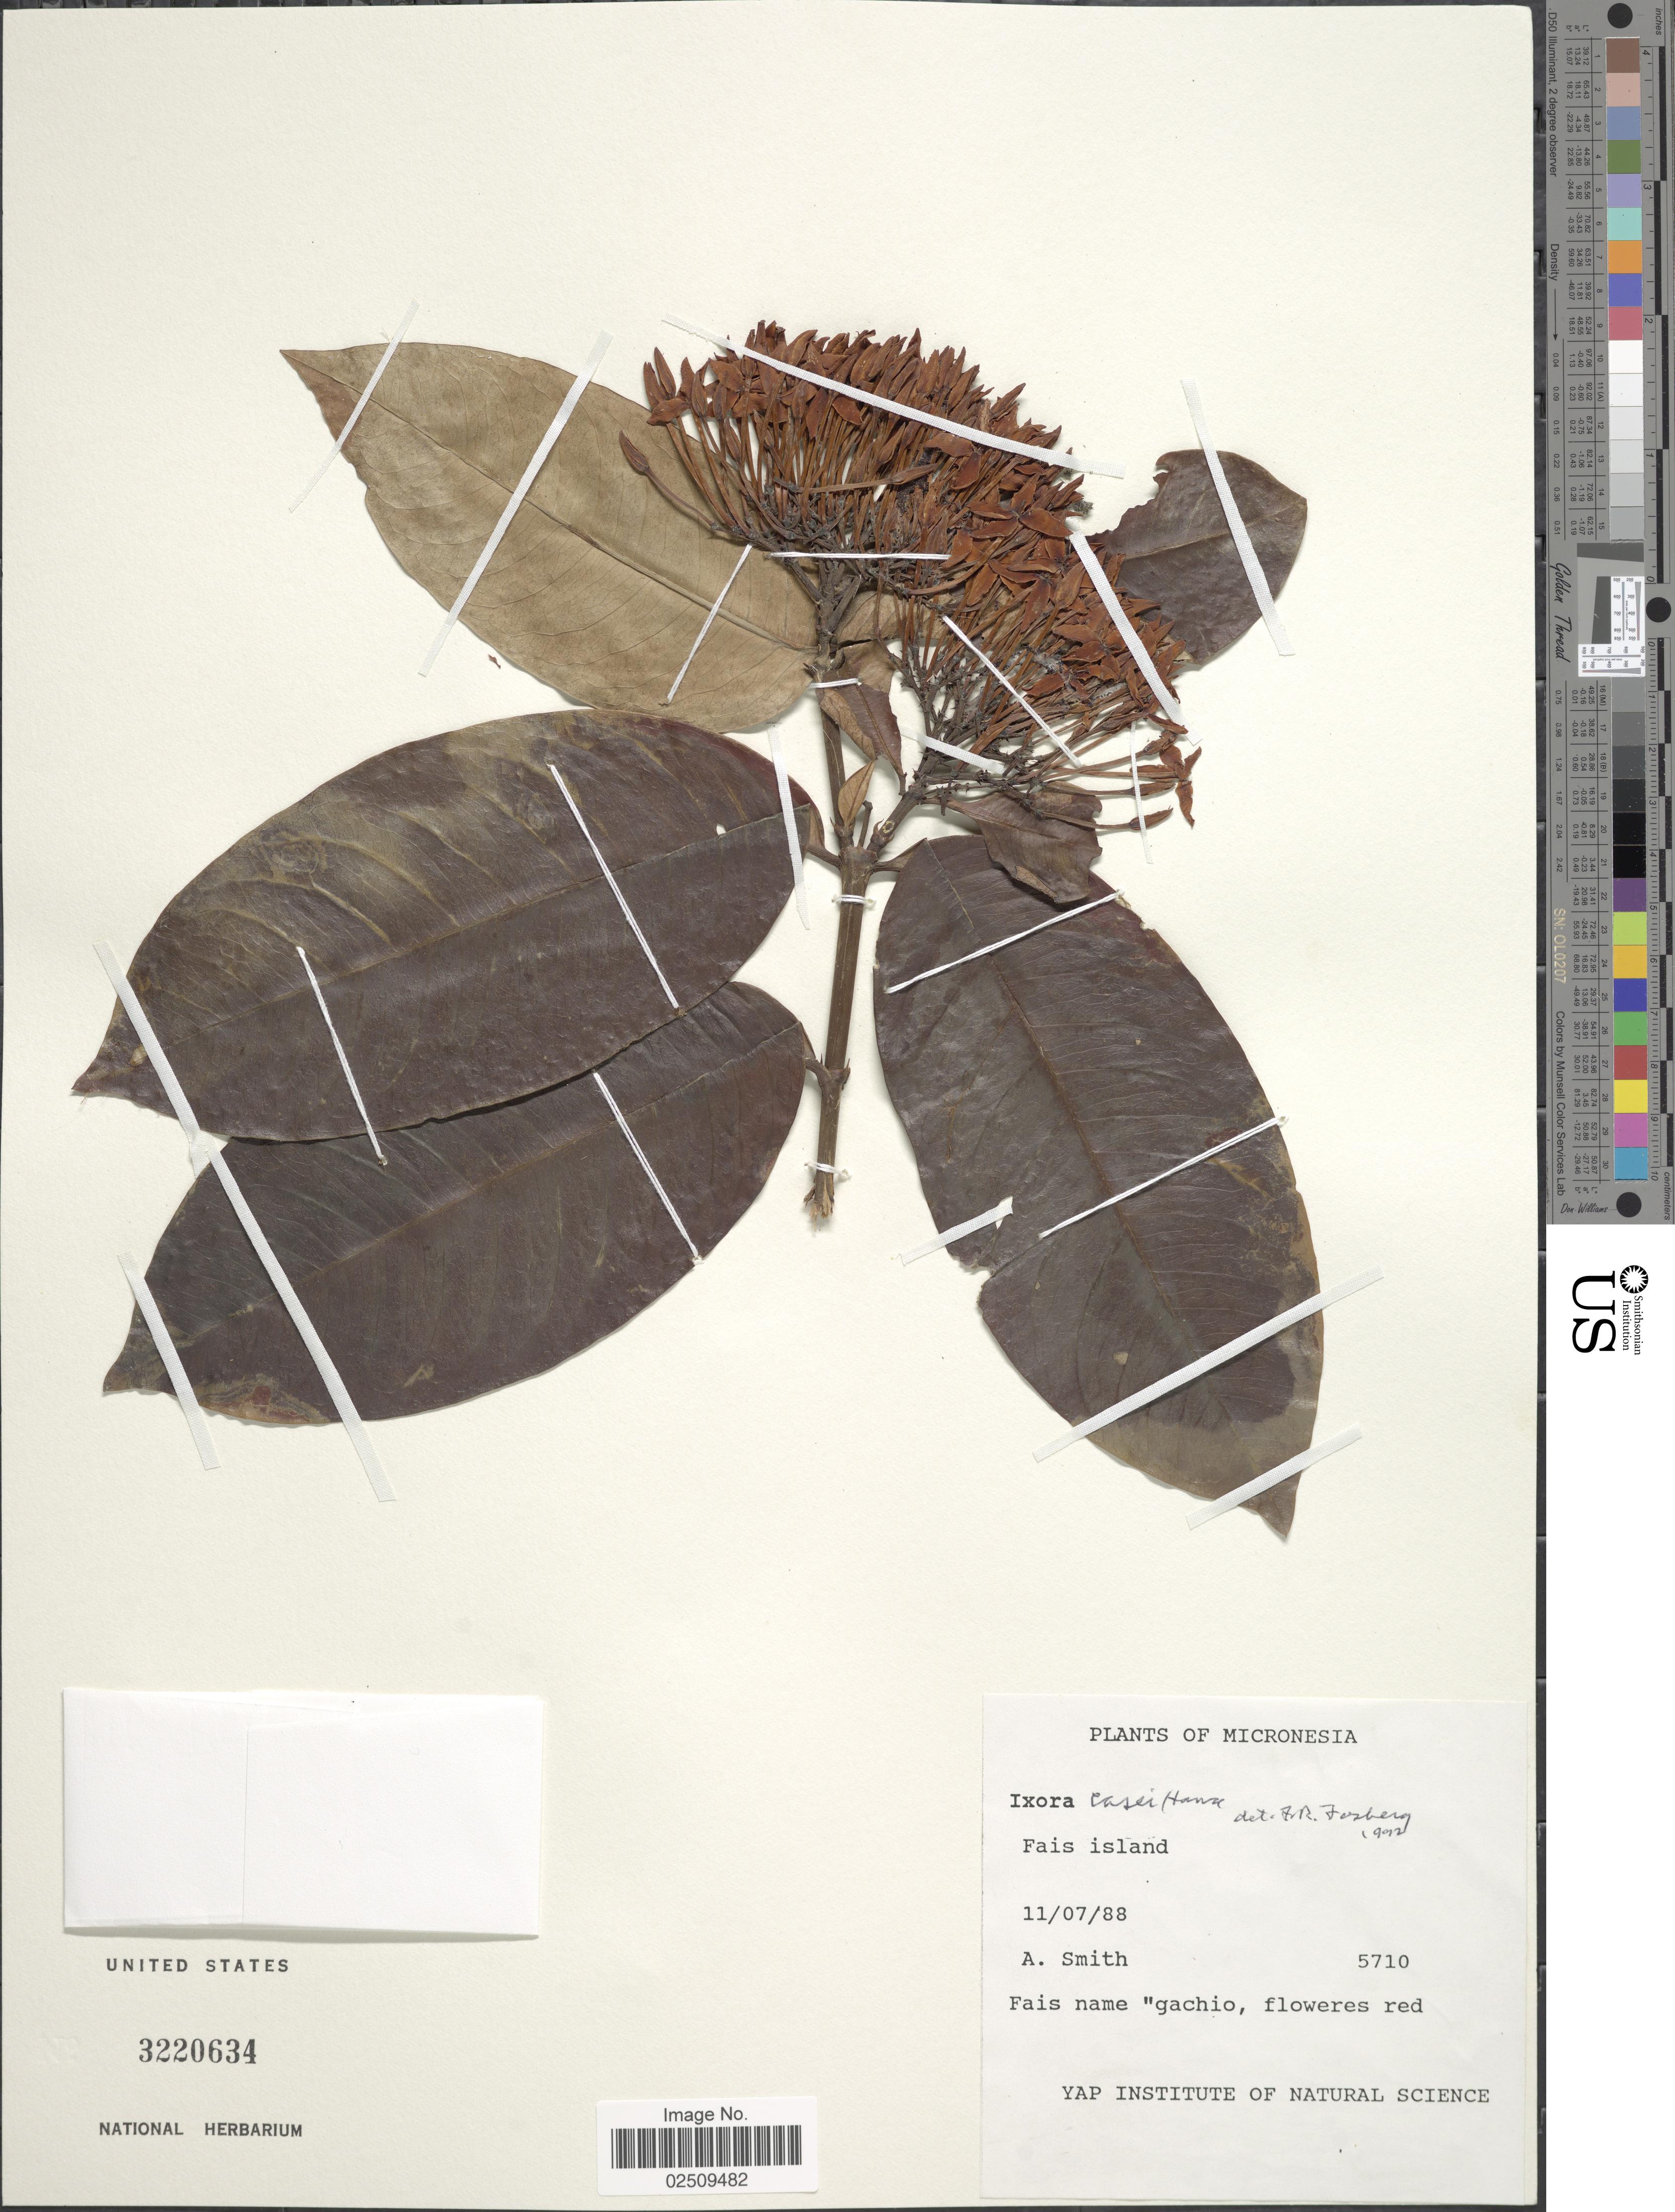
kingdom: Plantae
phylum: Tracheophyta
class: Magnoliopsida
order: Gentianales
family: Rubiaceae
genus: Ixora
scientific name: Ixora casei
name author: Hance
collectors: A. Smith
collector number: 5710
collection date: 1988-07-11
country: Micronesia, Federated States of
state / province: Yap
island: Fais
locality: Fais island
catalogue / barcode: US 3220634